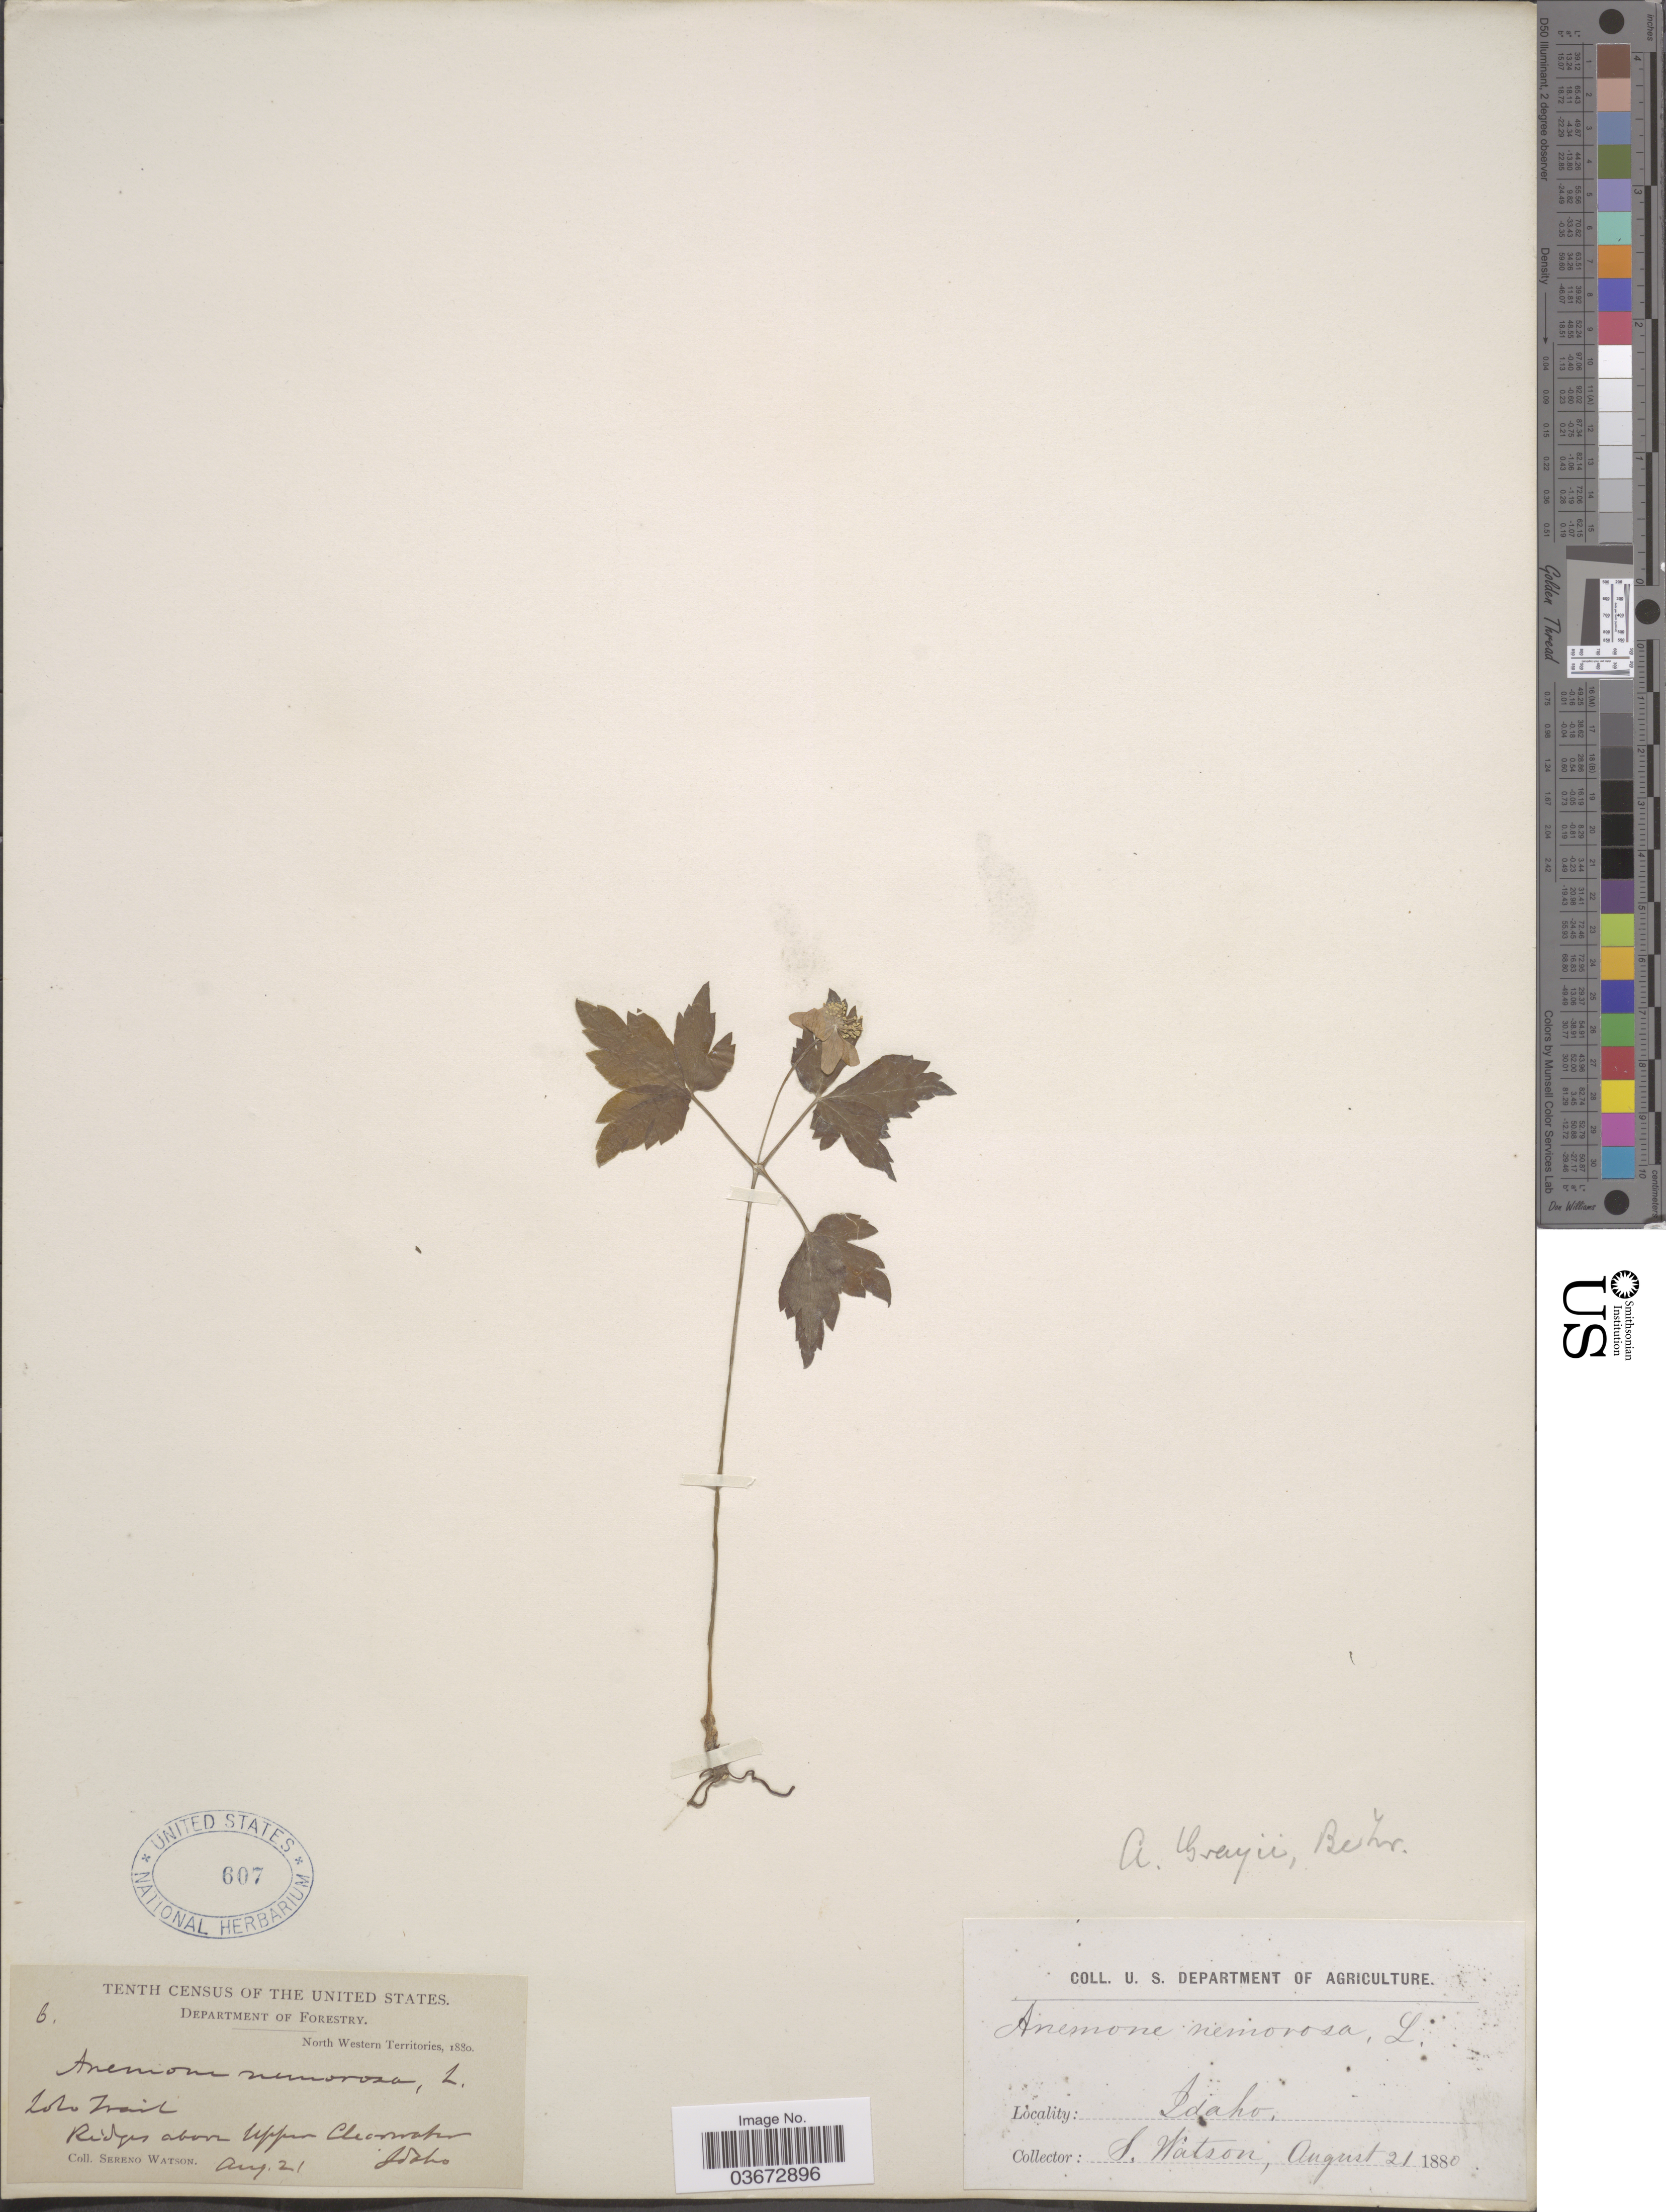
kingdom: Plantae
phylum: Tracheophyta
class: Magnoliopsida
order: Ranunculales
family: Ranunculaceae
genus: Anemone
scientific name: Anemone quinquefolia var. oregana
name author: (A. Gray) B.L. Rob.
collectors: S. Watson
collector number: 6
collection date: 1880-08-21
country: United States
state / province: Idaho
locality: Lolo trail. ridges above Upper Clearwater.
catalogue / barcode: US 607